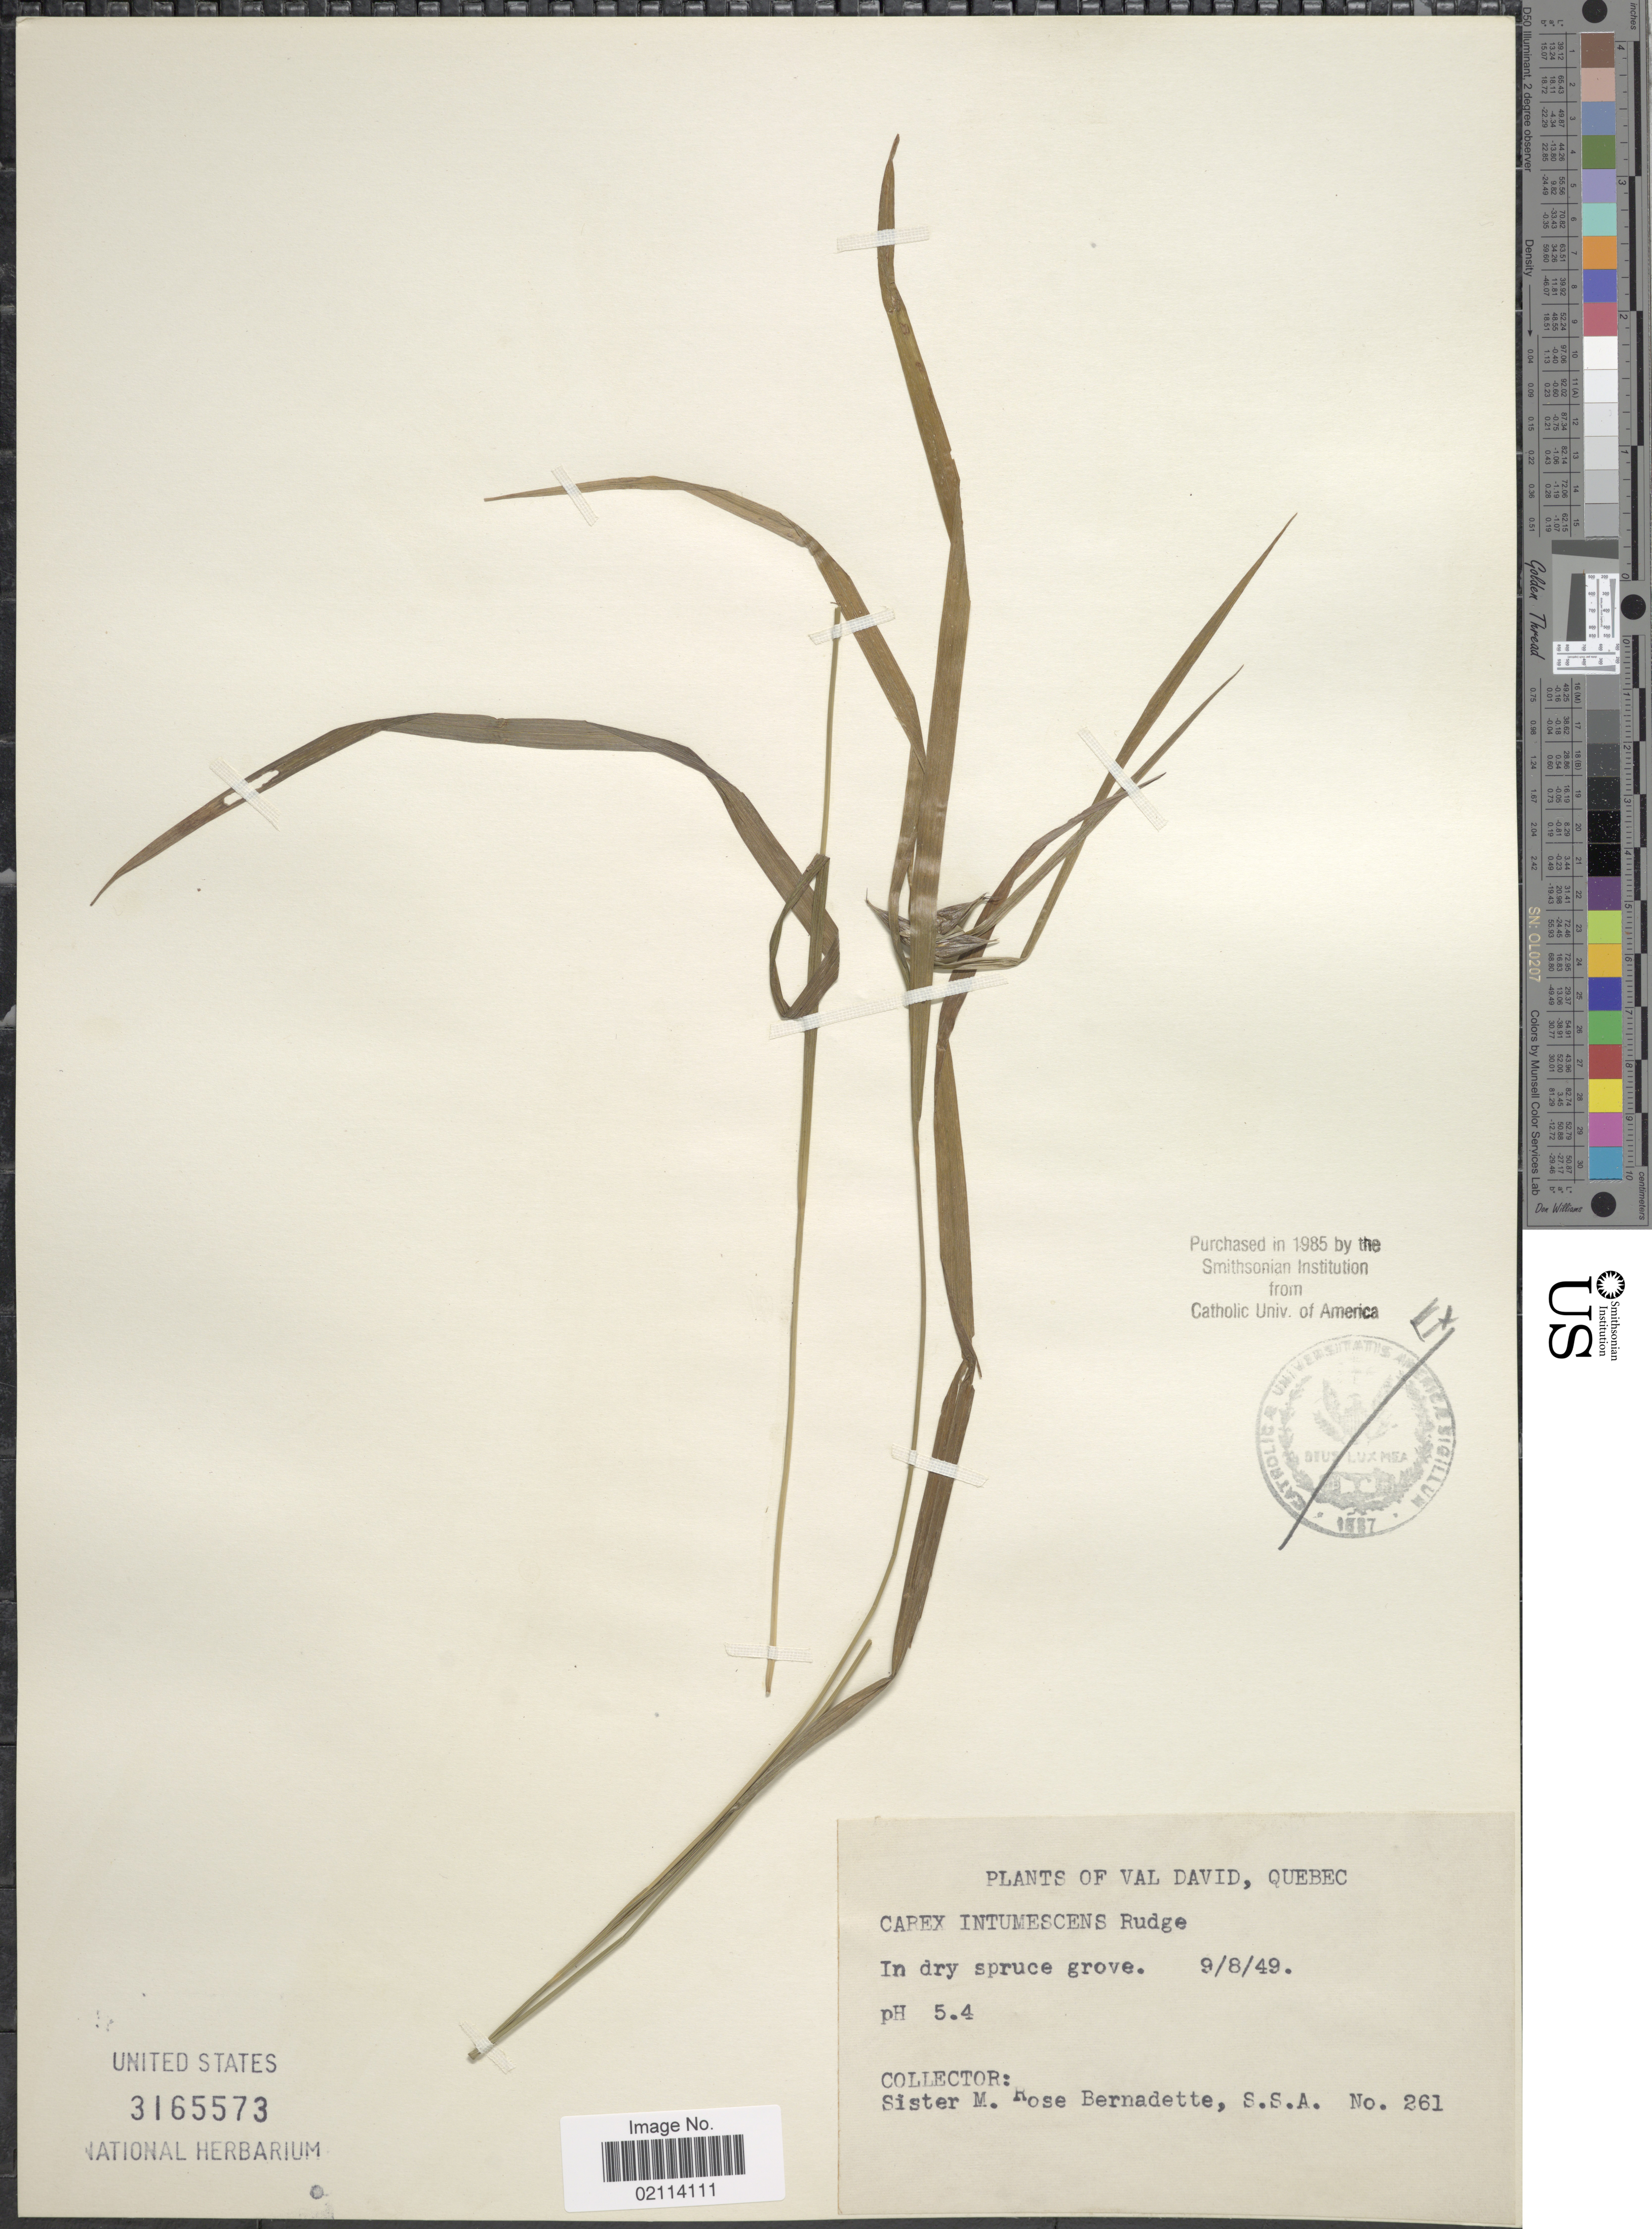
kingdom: Plantae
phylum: Tracheophyta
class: Liliopsida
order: Poales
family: Cyperaceae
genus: Carex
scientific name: Carex intumescens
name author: Rudge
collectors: M. Bernadette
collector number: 261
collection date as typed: Transcribed d/m/y: 9/8/49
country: Canada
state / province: Quebec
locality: Val David, in dry spruce grove.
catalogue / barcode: US 3165573